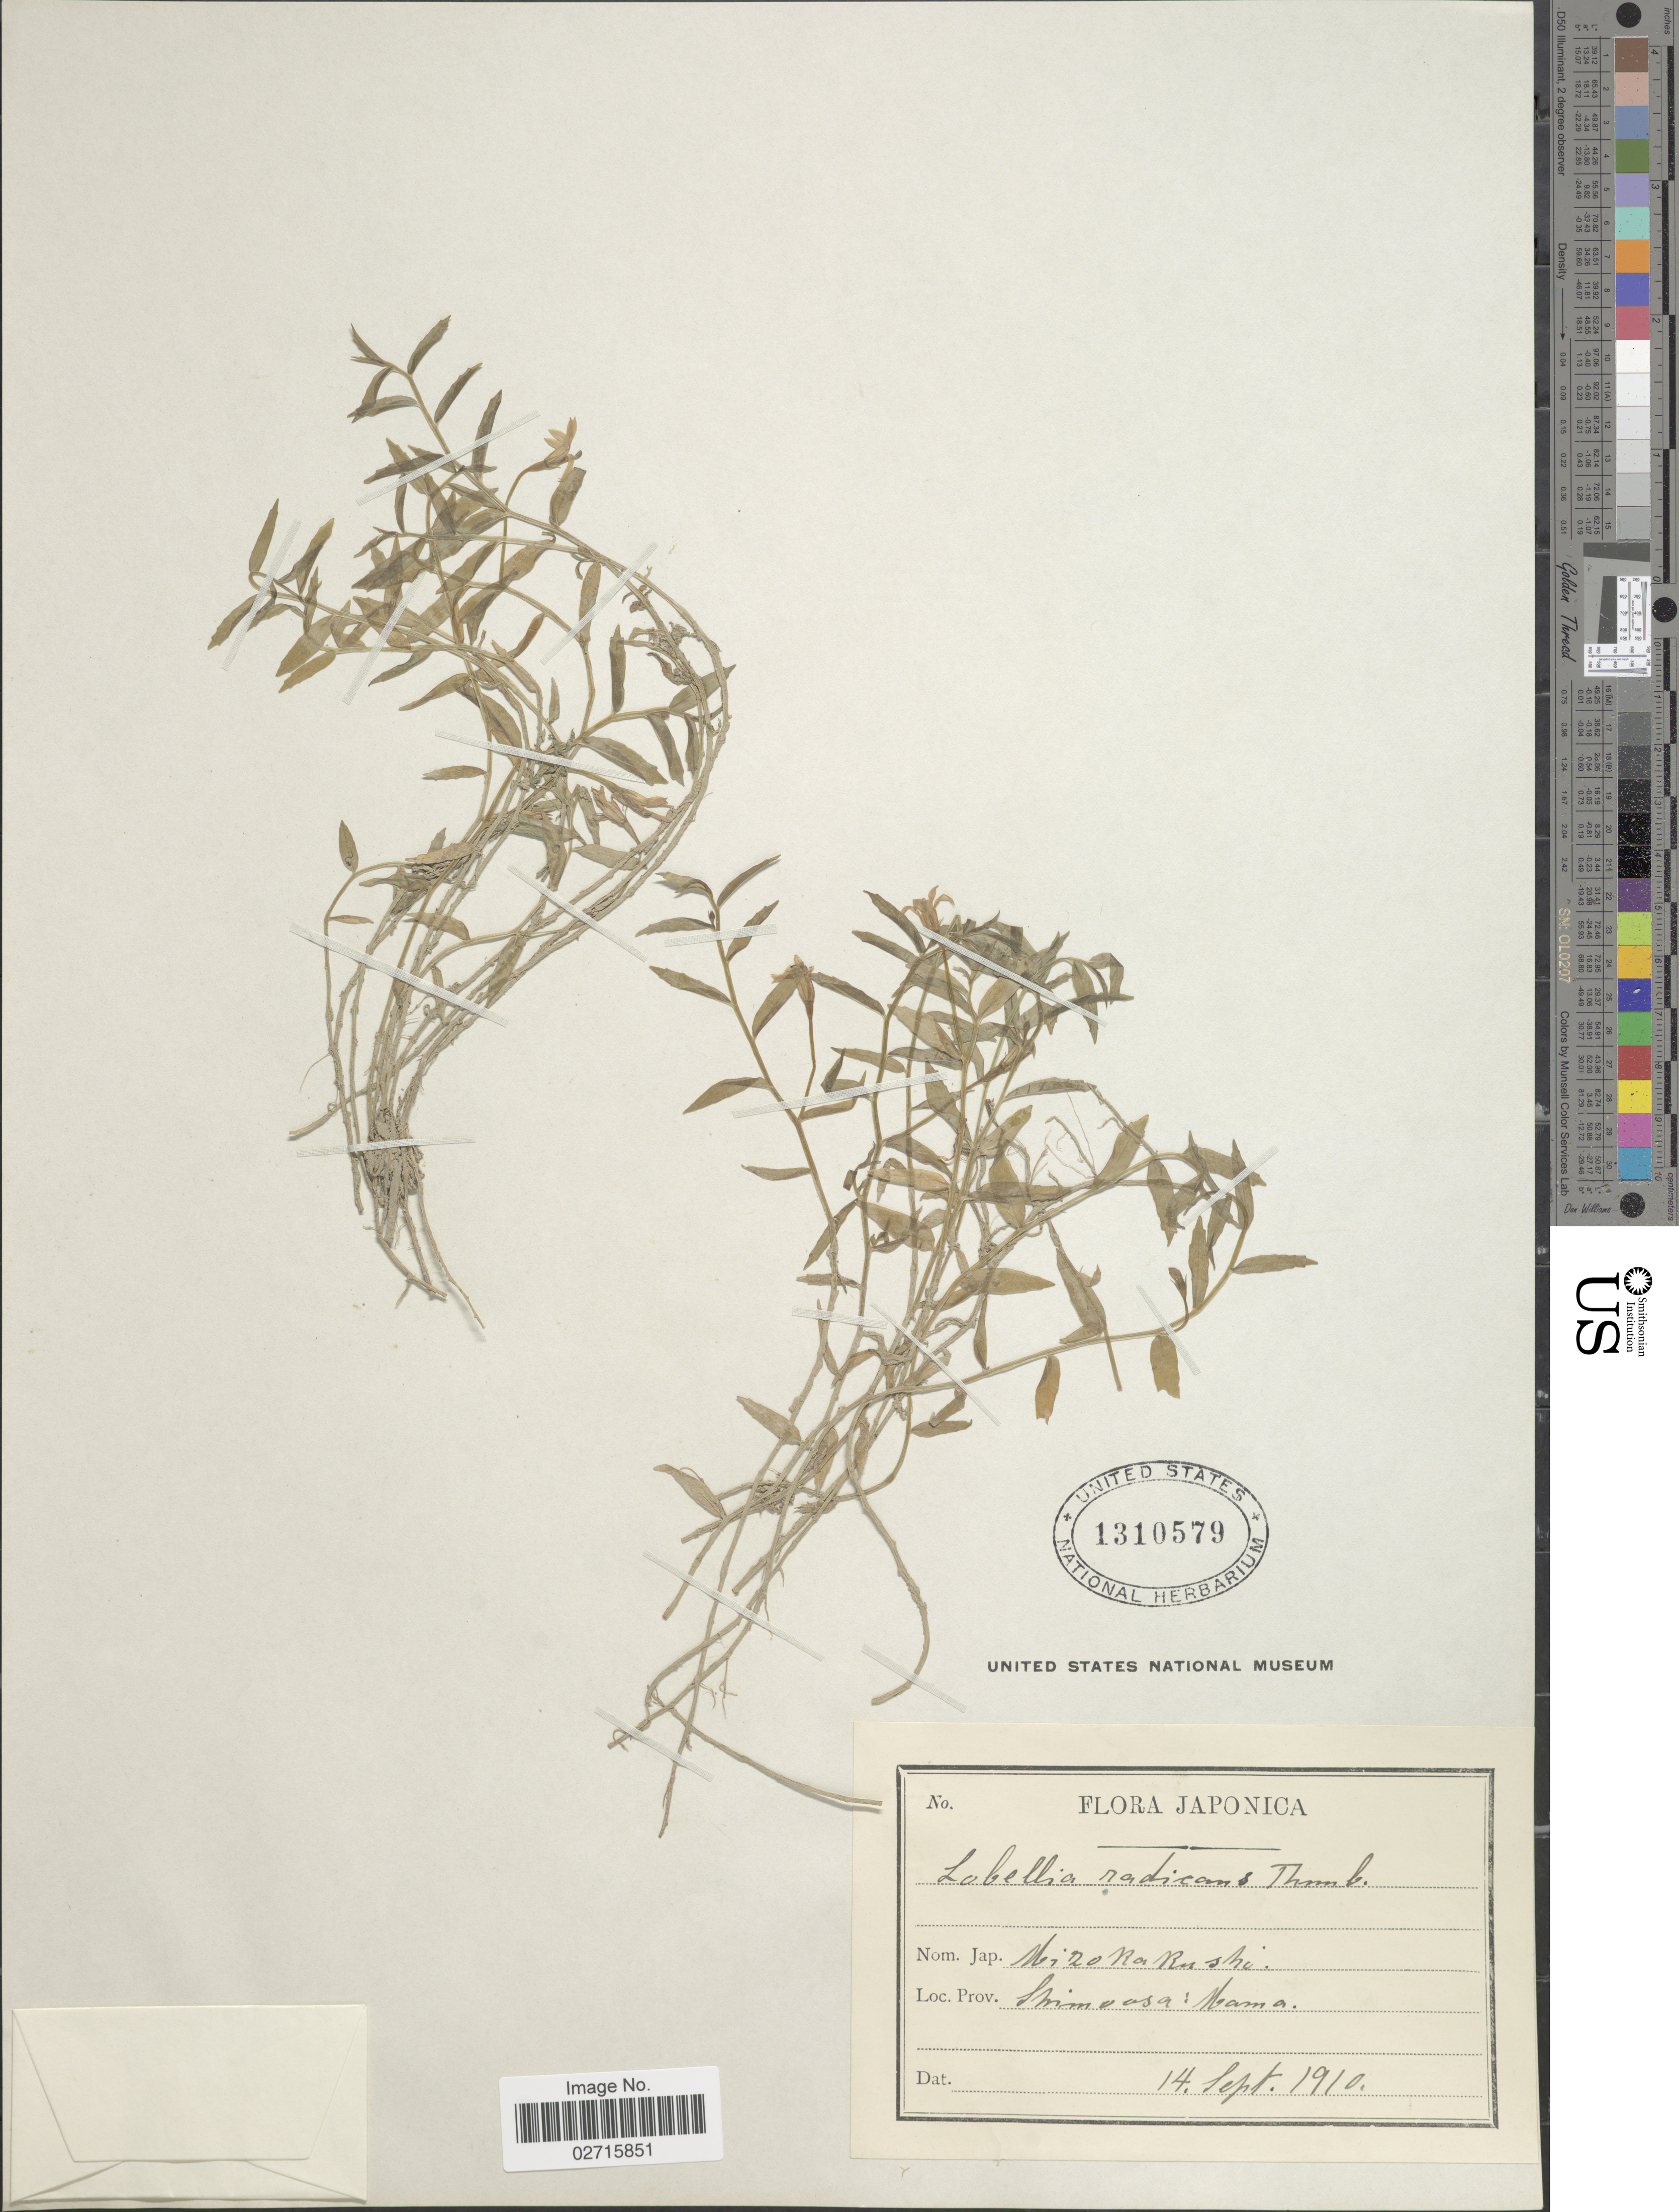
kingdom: Plantae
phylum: Tracheophyta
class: Magnoliopsida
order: Asterales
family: Campanulaceae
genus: Lobelia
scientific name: Lobelia chinensis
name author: Lour.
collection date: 1910-09-14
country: Japan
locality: Japonica. Prov. Shimoosa: Mama.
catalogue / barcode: US 1310579